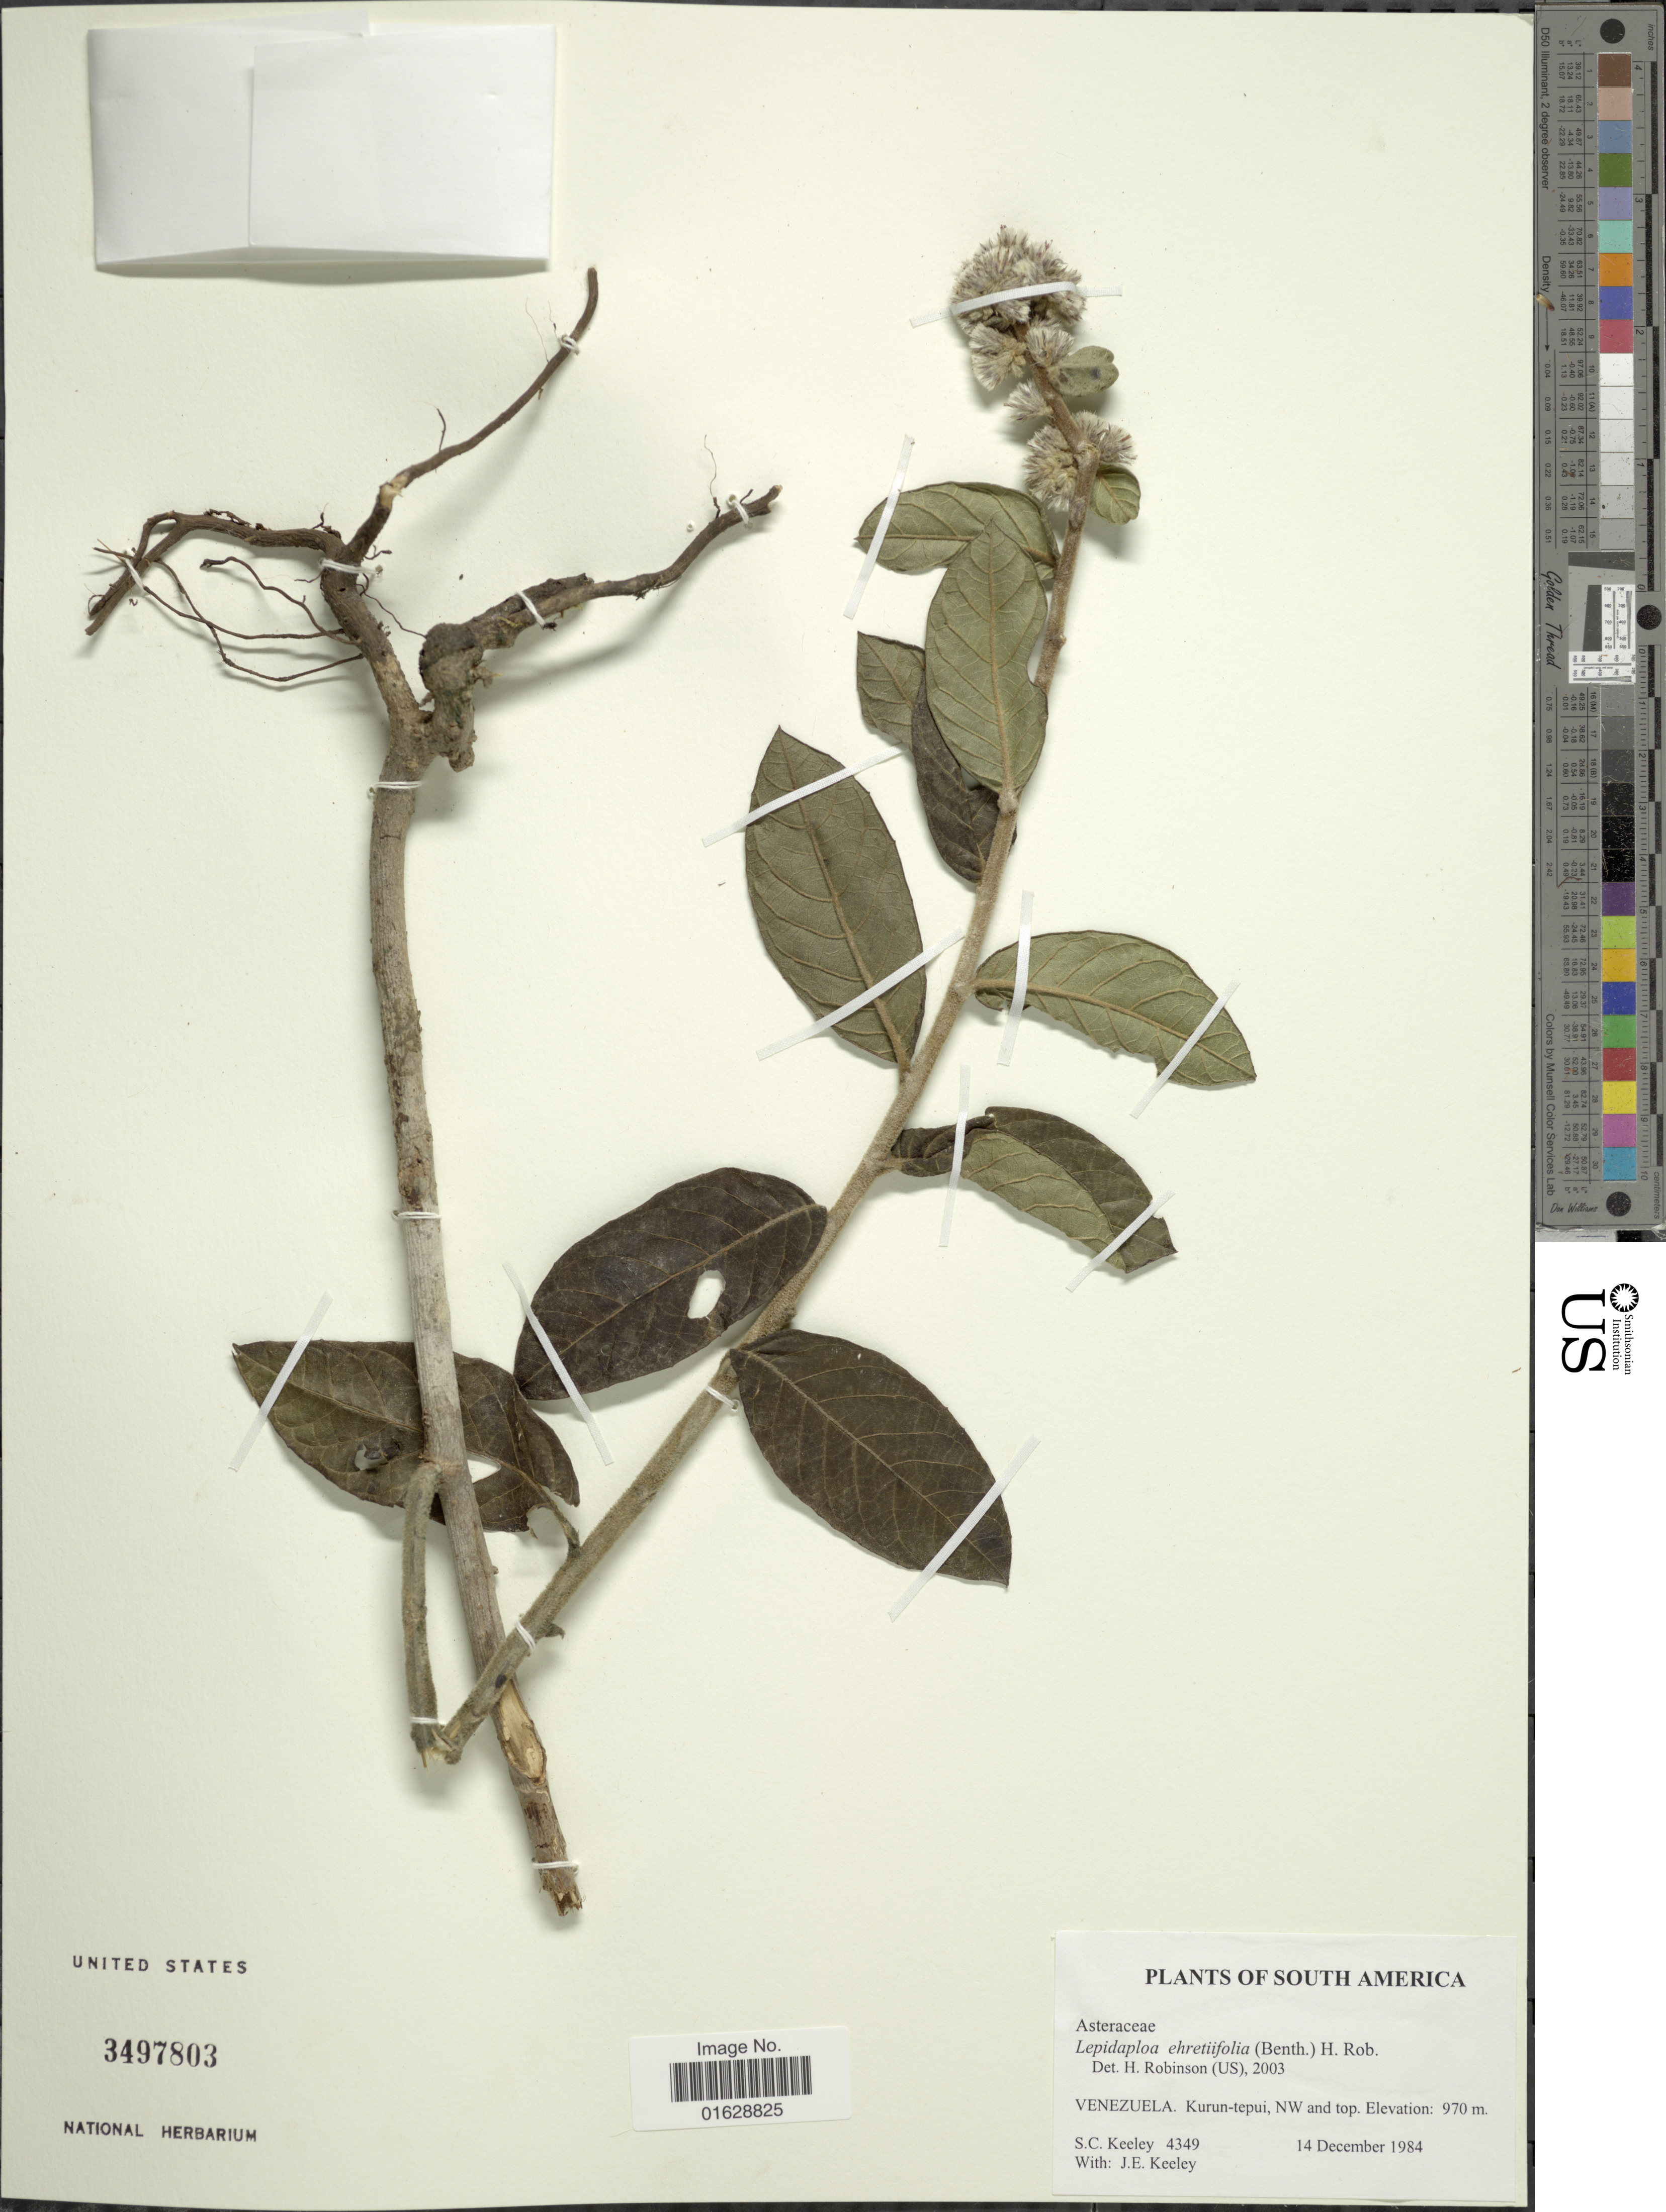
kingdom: Plantae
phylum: Tracheophyta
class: Magnoliopsida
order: Asterales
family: Asteraceae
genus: Lepidaploa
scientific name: Lepidaploa ehretiifolia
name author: (Benth.) H. Rob.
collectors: S. C. Keeley & J. E. Keeley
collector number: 4349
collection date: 1984-12-14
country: Venezuela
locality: Kurun-tepui, NW and top.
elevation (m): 970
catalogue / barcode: US 3497803